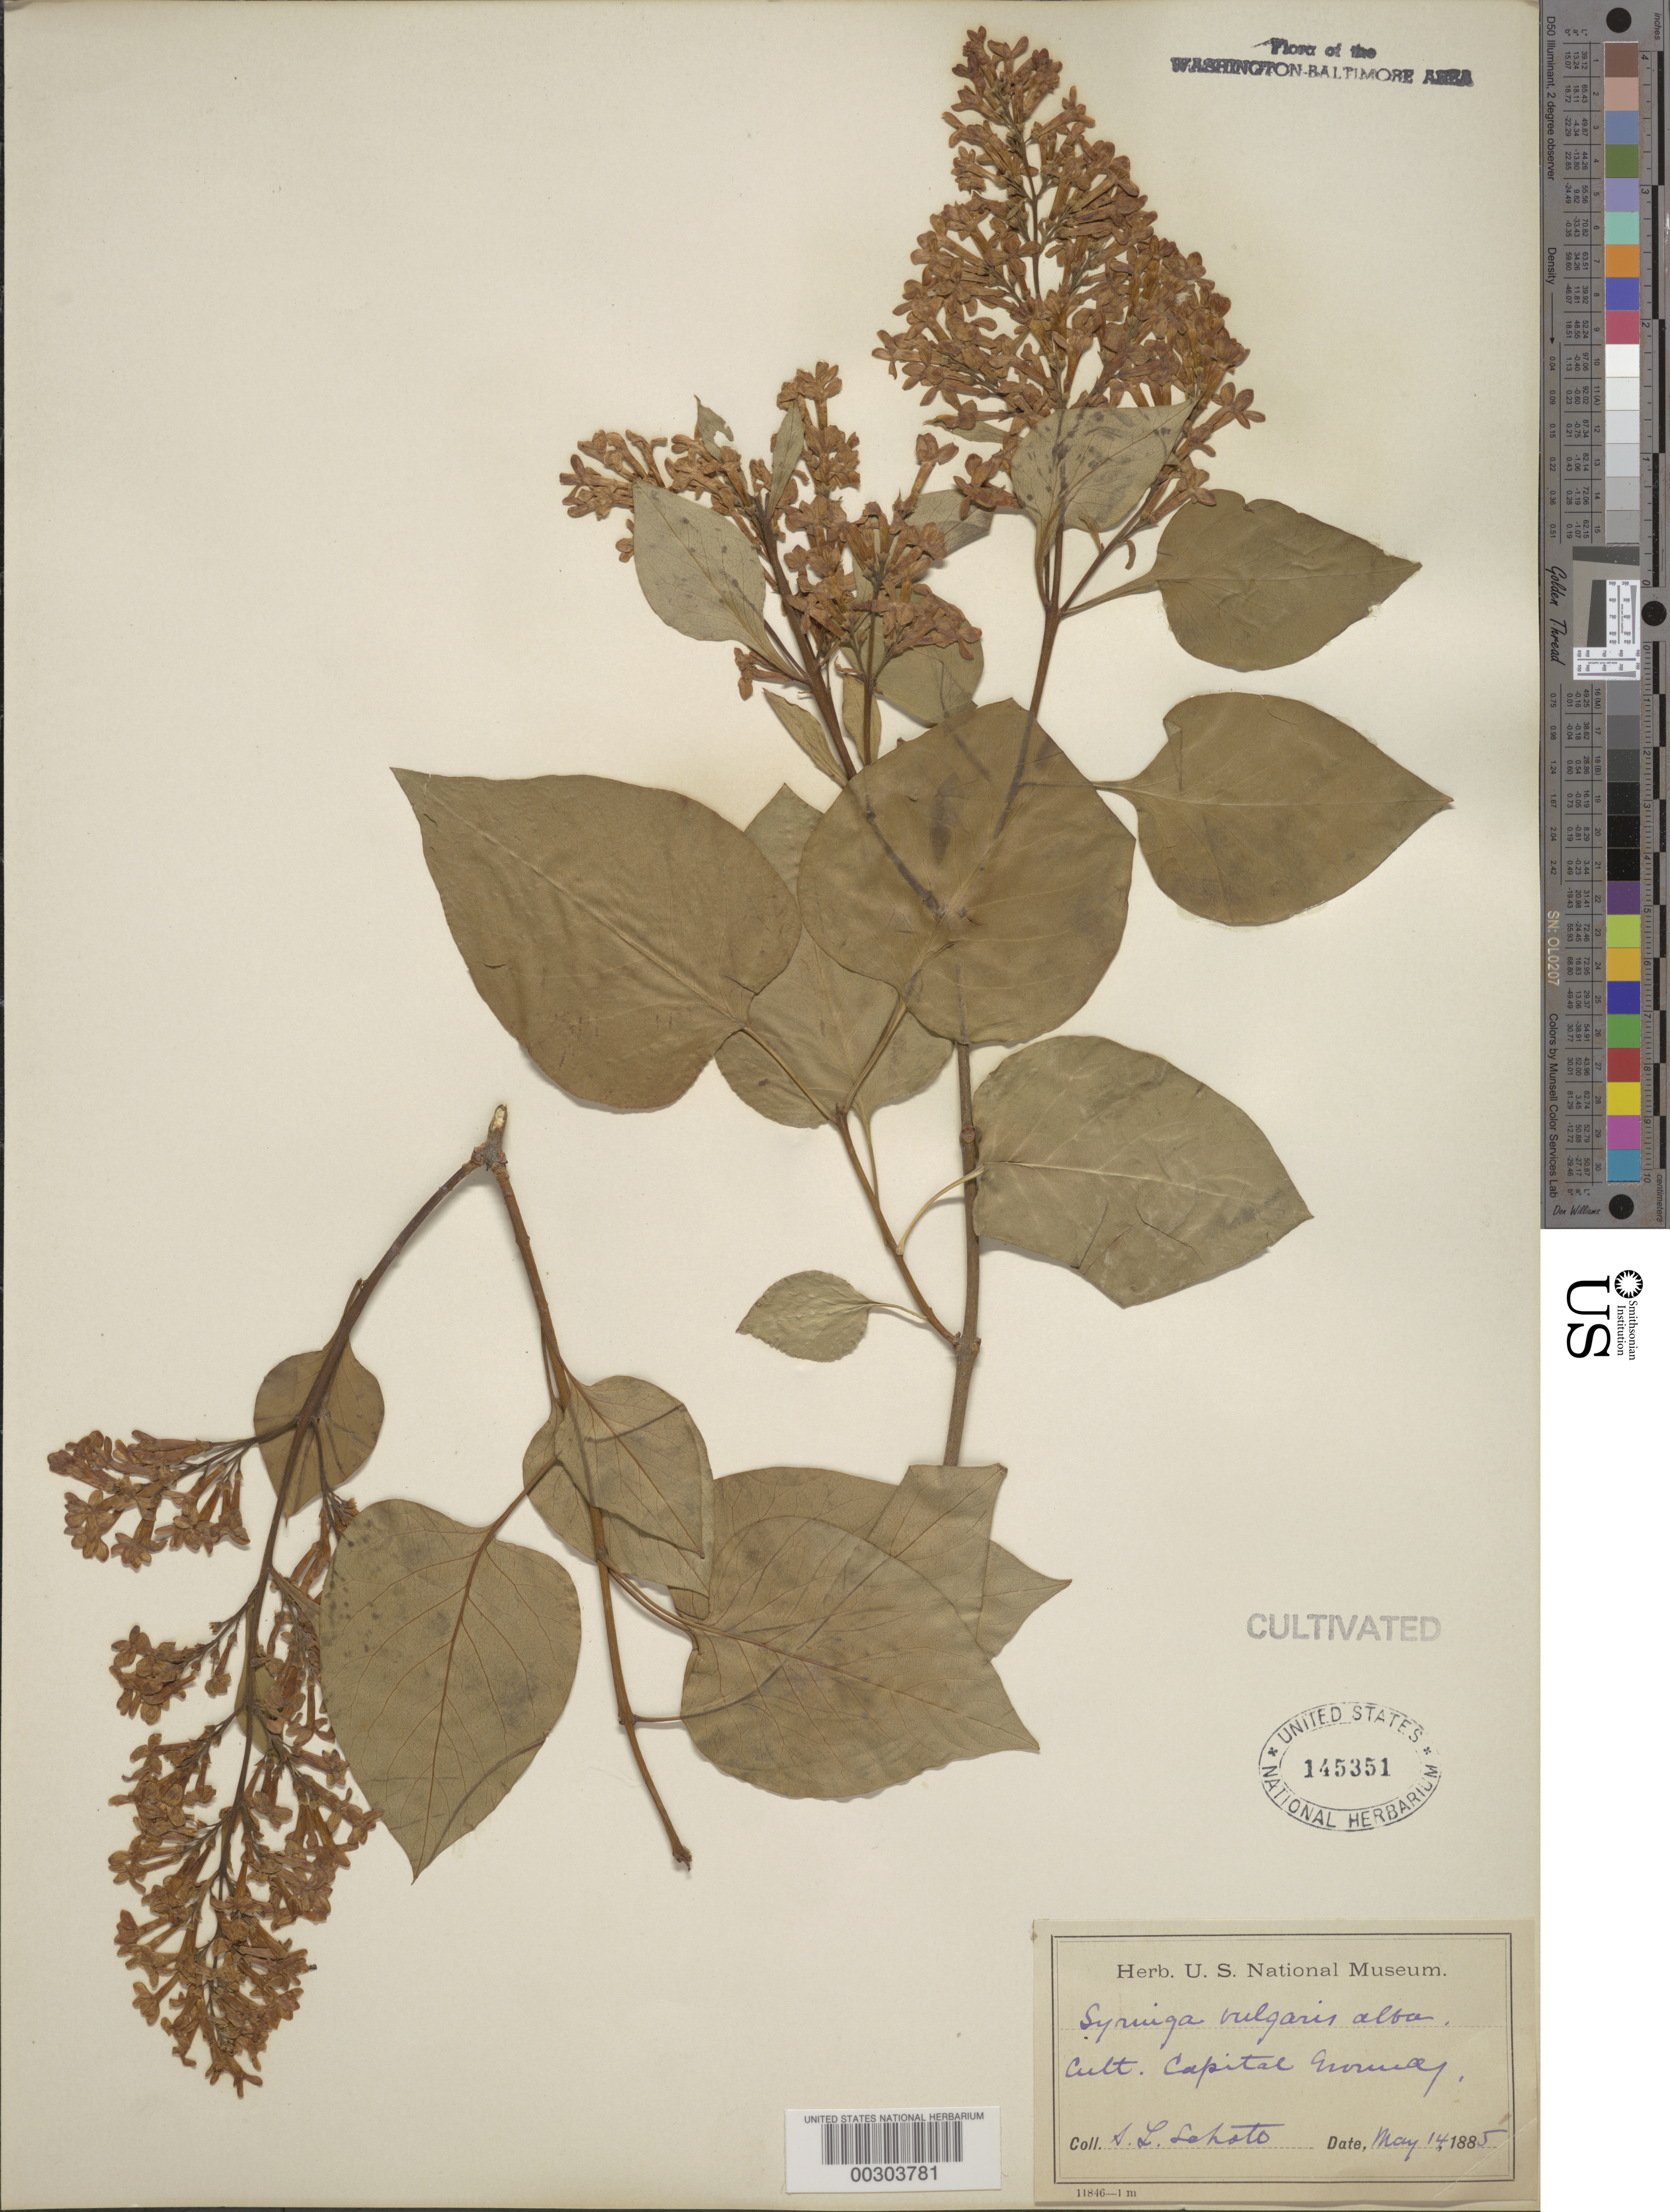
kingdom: Plantae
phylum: Tracheophyta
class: Magnoliopsida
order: Lamiales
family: Oleaceae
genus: Syringa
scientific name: Syringa vulgaris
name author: L.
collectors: A. L. Schott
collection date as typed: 14 May 1885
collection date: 1885-05-14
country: United States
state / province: District of Columbia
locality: Capitol Nursery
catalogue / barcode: US 145351